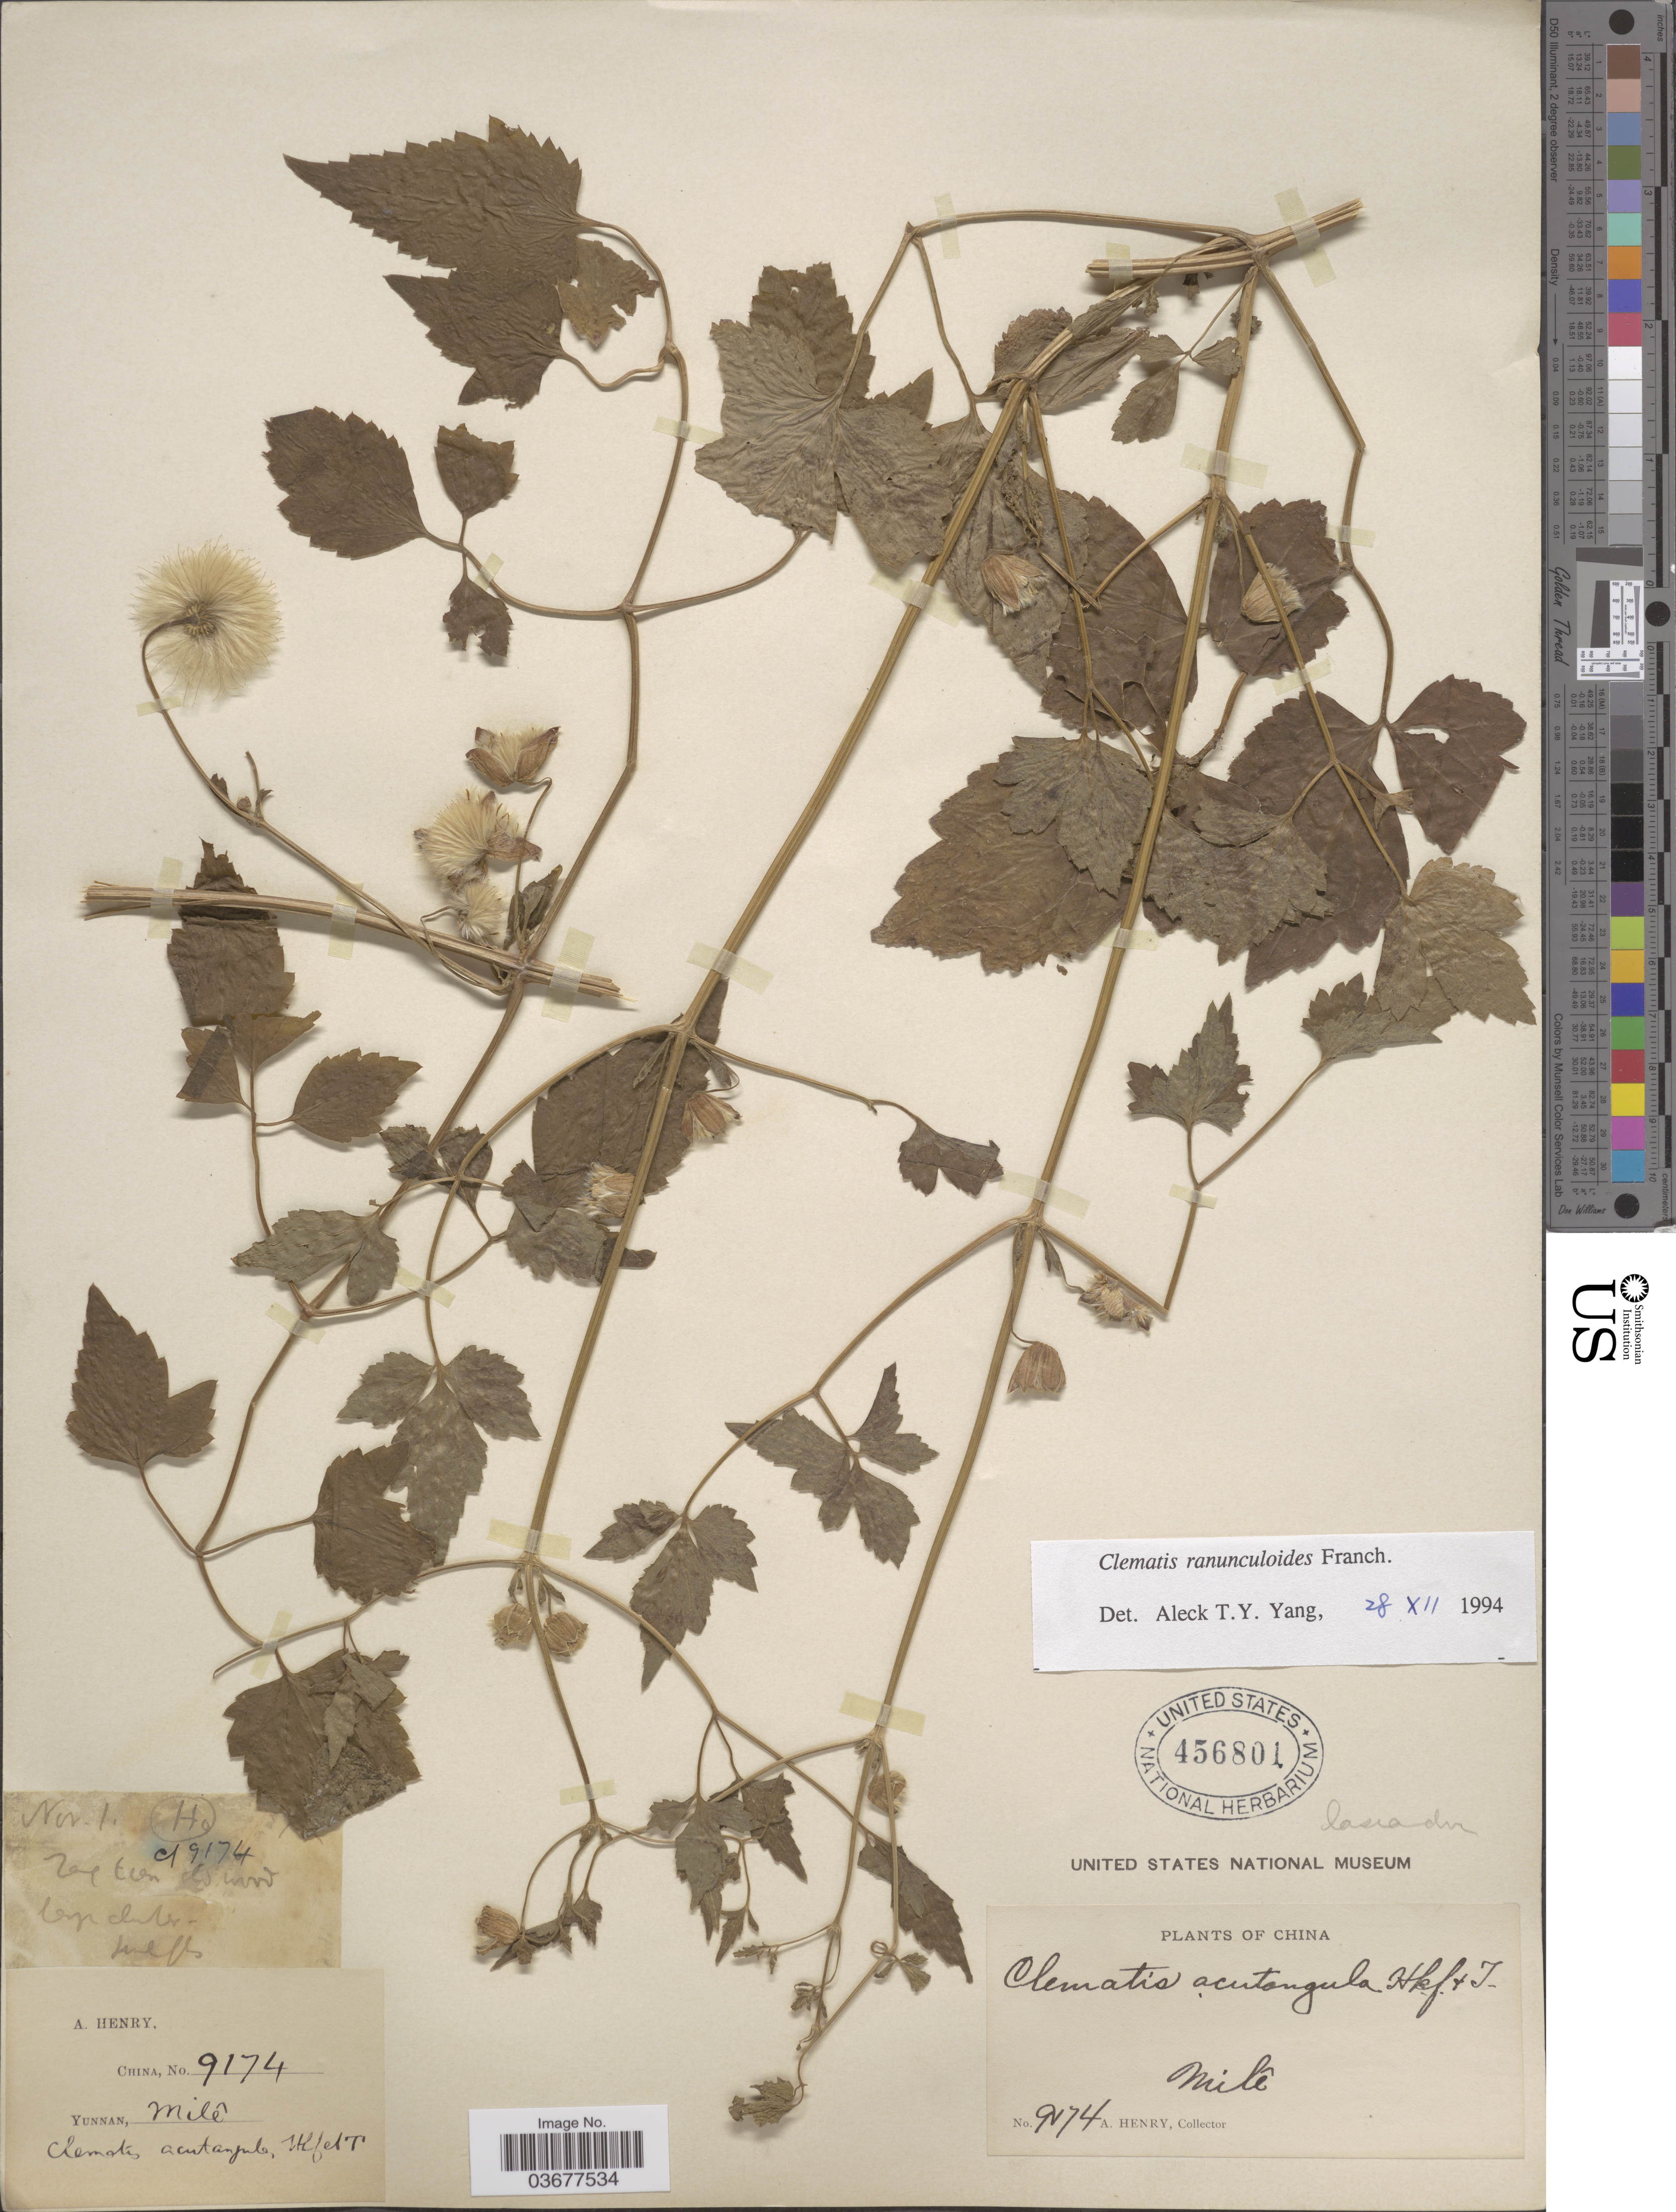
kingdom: Plantae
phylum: Tracheophyta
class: Magnoliopsida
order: Ranunculales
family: Ranunculaceae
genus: Clematis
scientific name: Clematis ranunculoides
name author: Franch.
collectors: A. Henry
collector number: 9174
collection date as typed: Transcribed d/m/y: /11/1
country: China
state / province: Yunnan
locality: Milê.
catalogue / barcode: US 456801